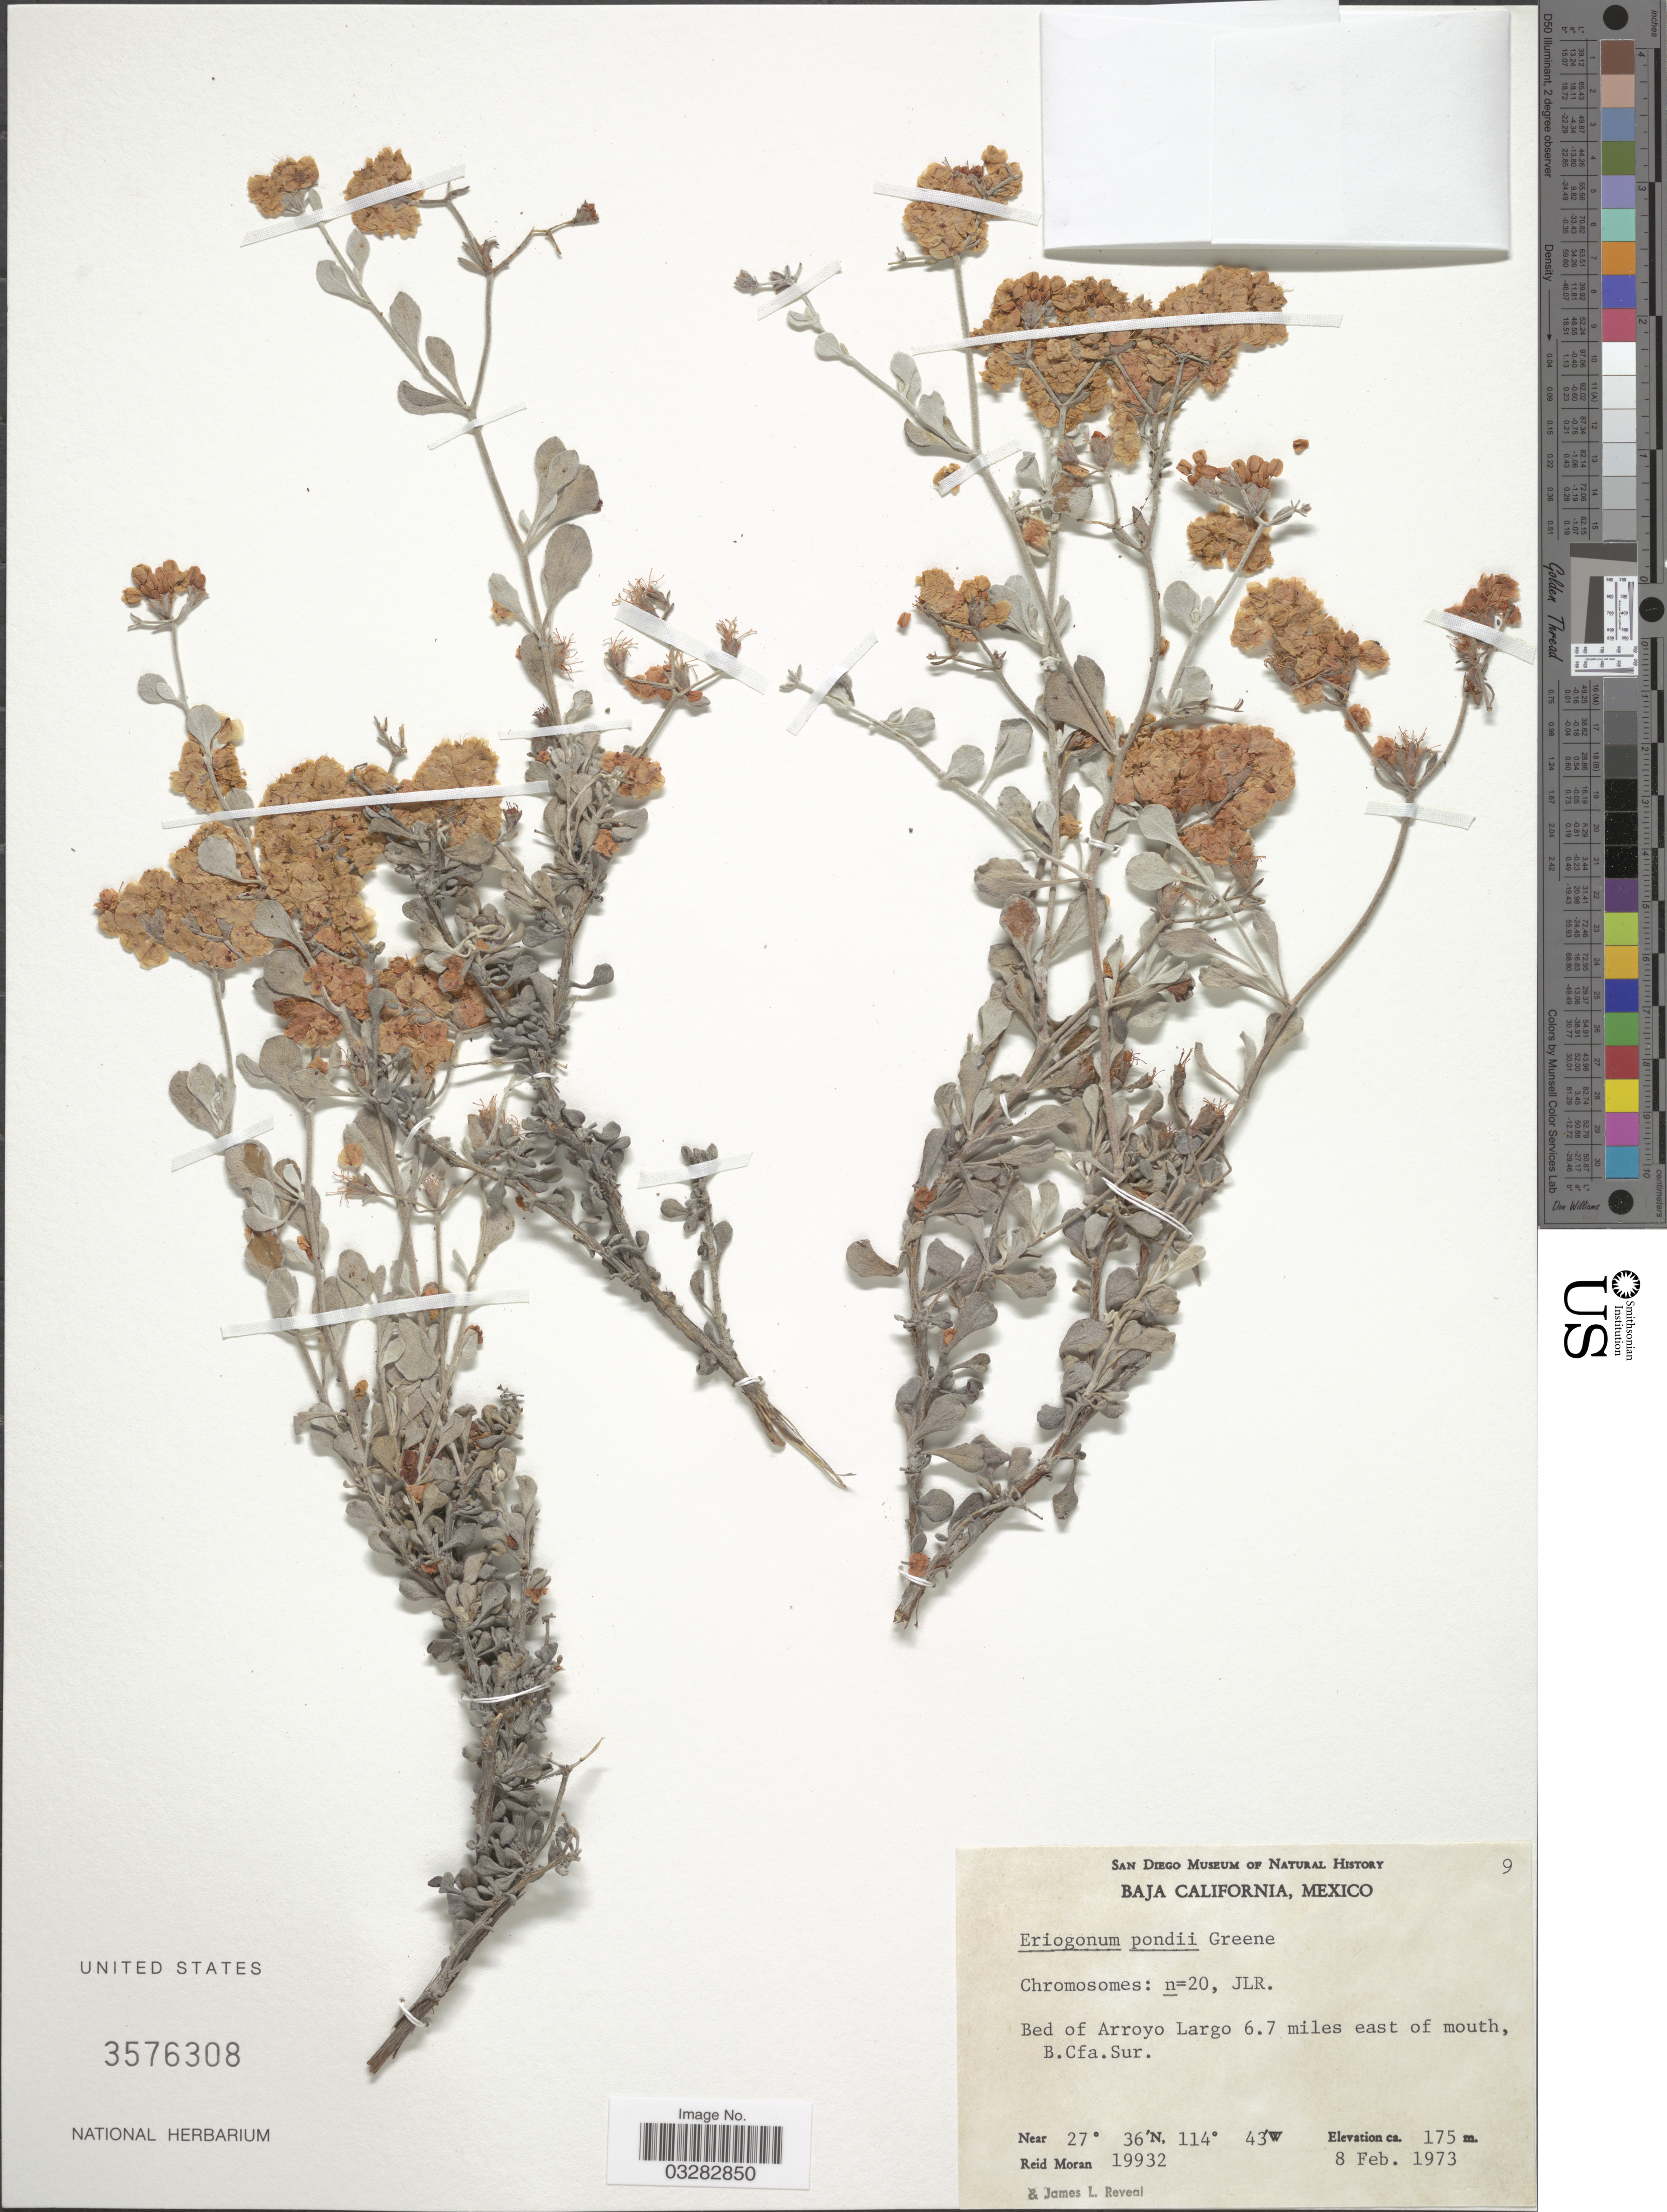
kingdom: Plantae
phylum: Tracheophyta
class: Magnoliopsida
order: Caryophyllales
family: Polygonaceae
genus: Eriogonum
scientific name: Eriogonum pondii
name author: Greene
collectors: R. V. Moran & J. L. Reveal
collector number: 19932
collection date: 1973-02-08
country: Mexico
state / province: Baja California Sur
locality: Bed of Arroyo Largo 6.7 miles east of mouth.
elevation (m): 175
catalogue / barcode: US 3576308